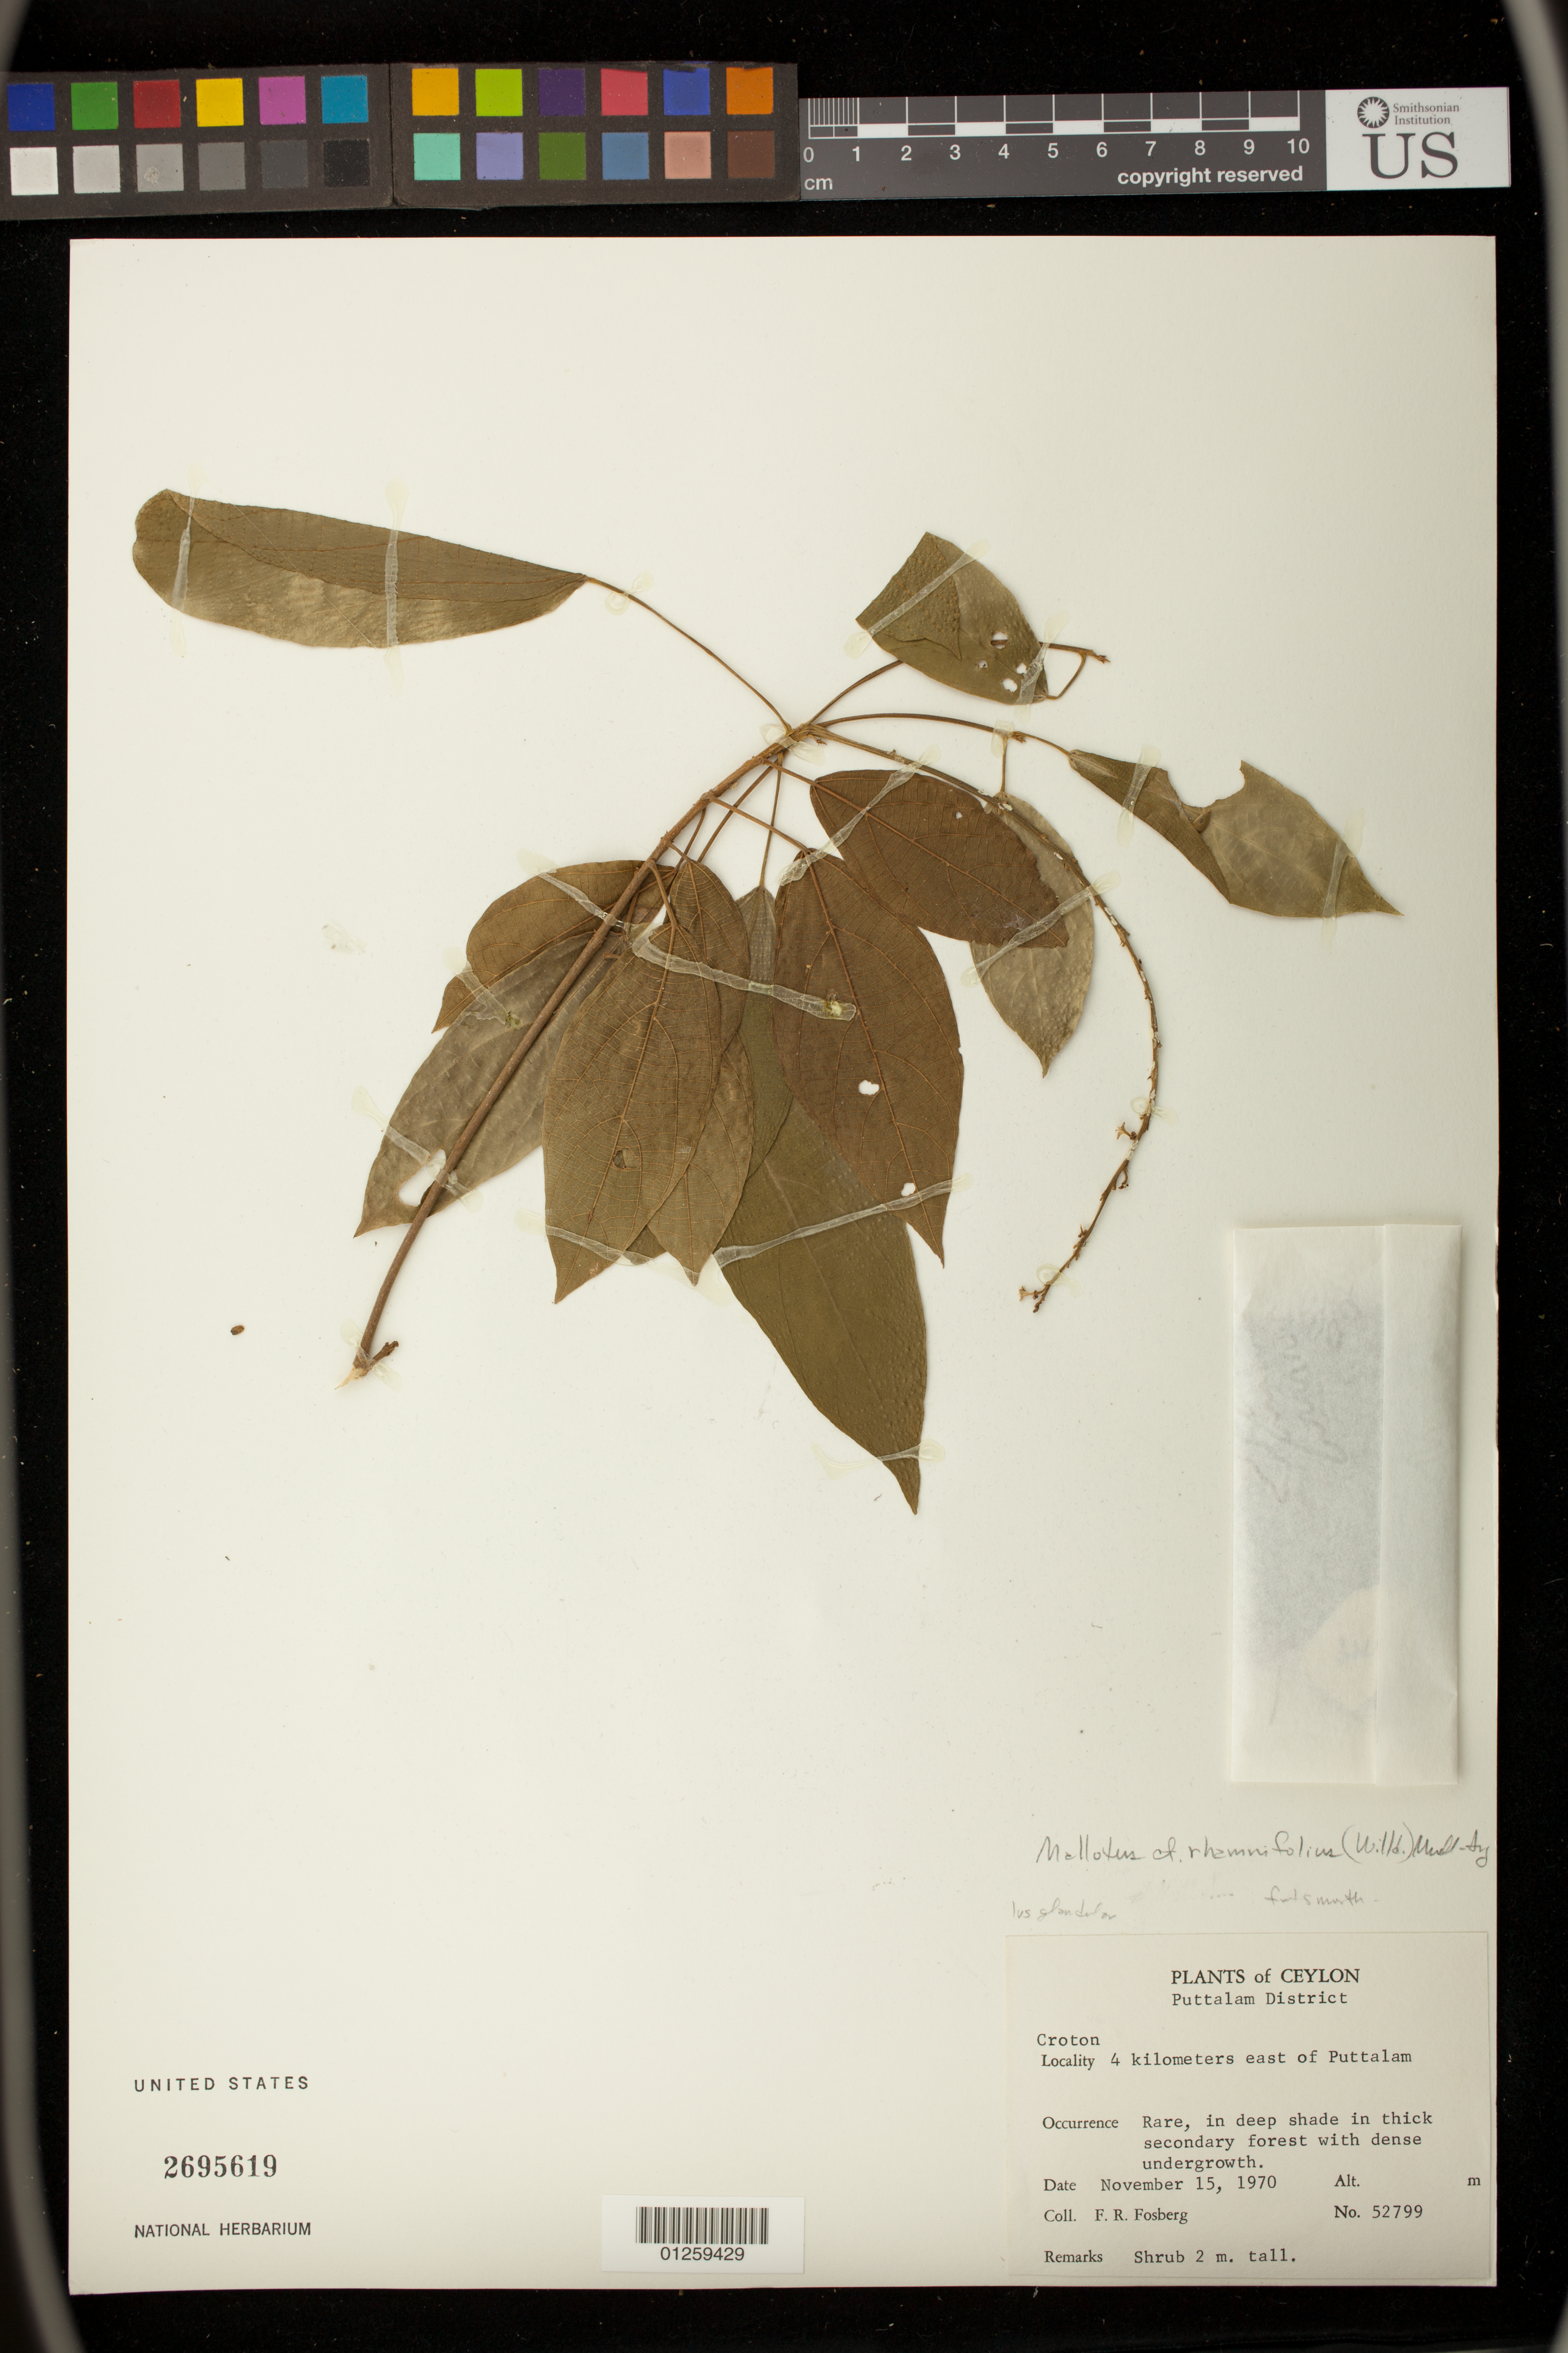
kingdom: Plantae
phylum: Tracheophyta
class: Magnoliopsida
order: Malpighiales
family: Euphorbiaceae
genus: Mallotus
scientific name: Mallotus rhamnifolius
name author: (Willd.) Müll. Arg.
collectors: F. R. Fosberg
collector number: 52799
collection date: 1970-11-15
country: Sri Lanka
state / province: North Western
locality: Puttalam District, 4 kilometers east of Puttalam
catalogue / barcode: US 2695619